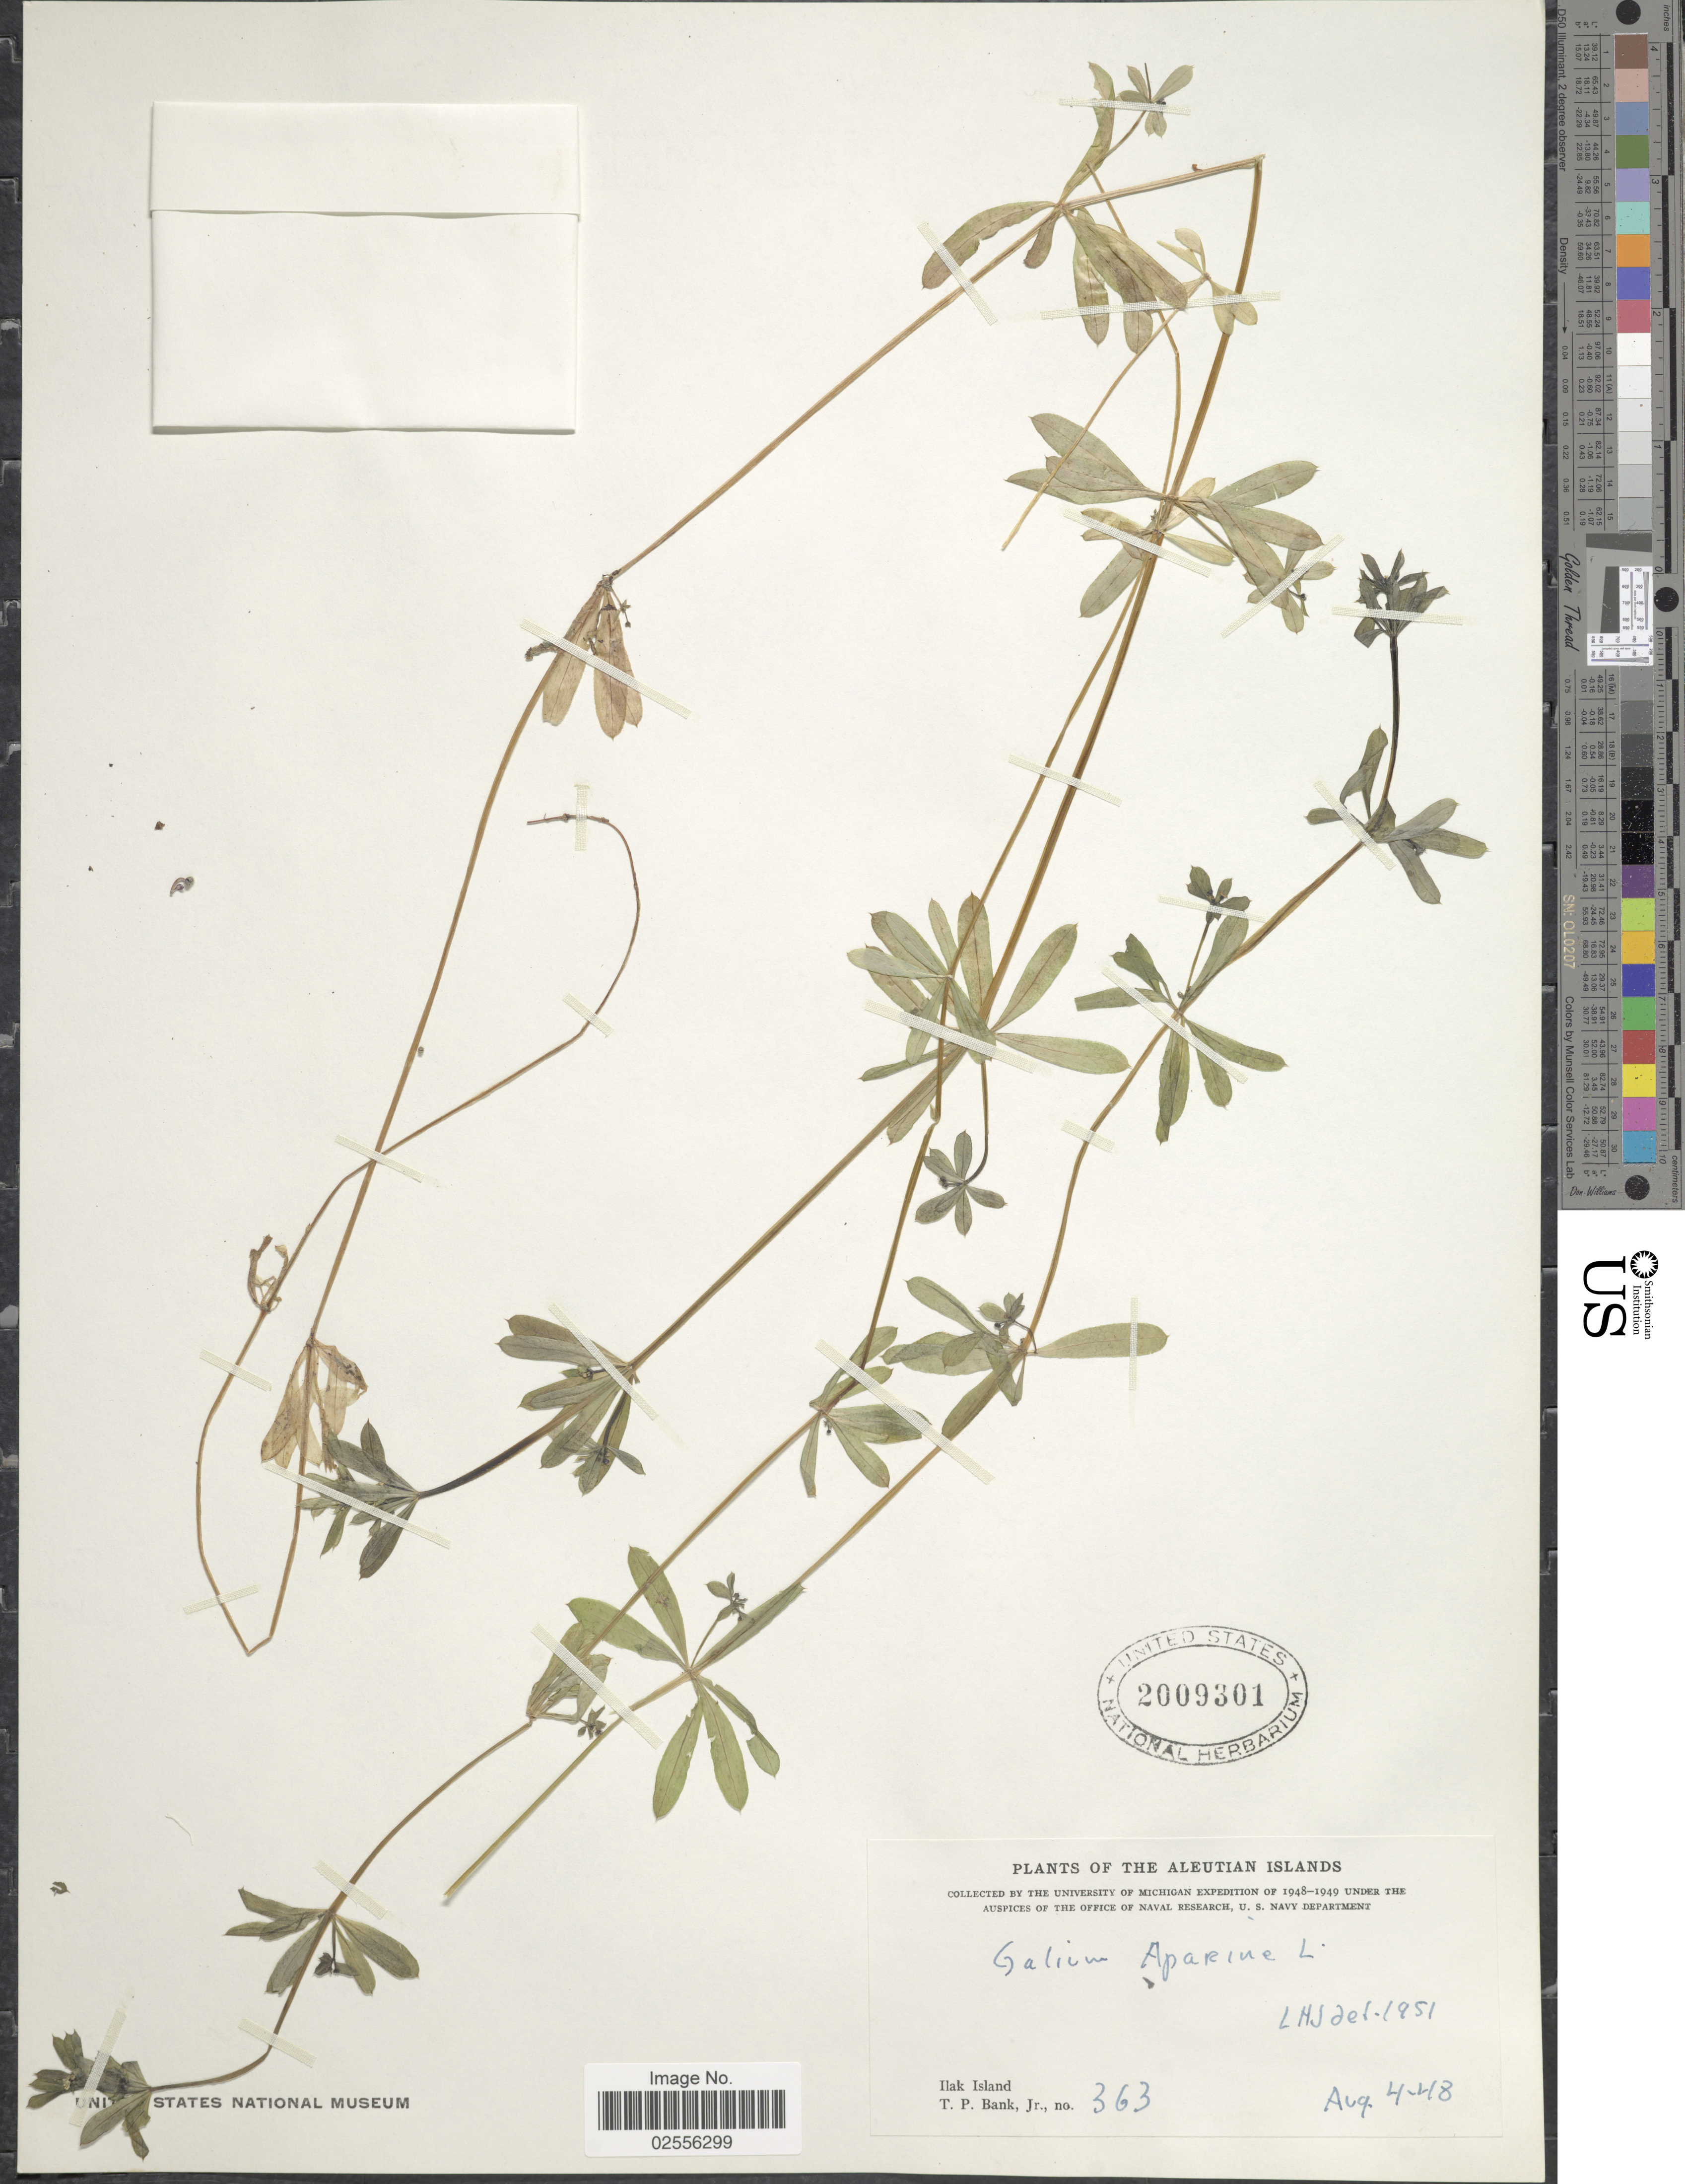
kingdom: Plantae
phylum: Tracheophyta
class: Magnoliopsida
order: Gentianales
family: Rubiaceae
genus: Galium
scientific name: Galium aparine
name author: L.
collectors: T. Bank Jr.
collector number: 363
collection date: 1948-08-04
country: United States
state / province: Alaska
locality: Aleutian Islands. Ilak Island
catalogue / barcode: US 2009301